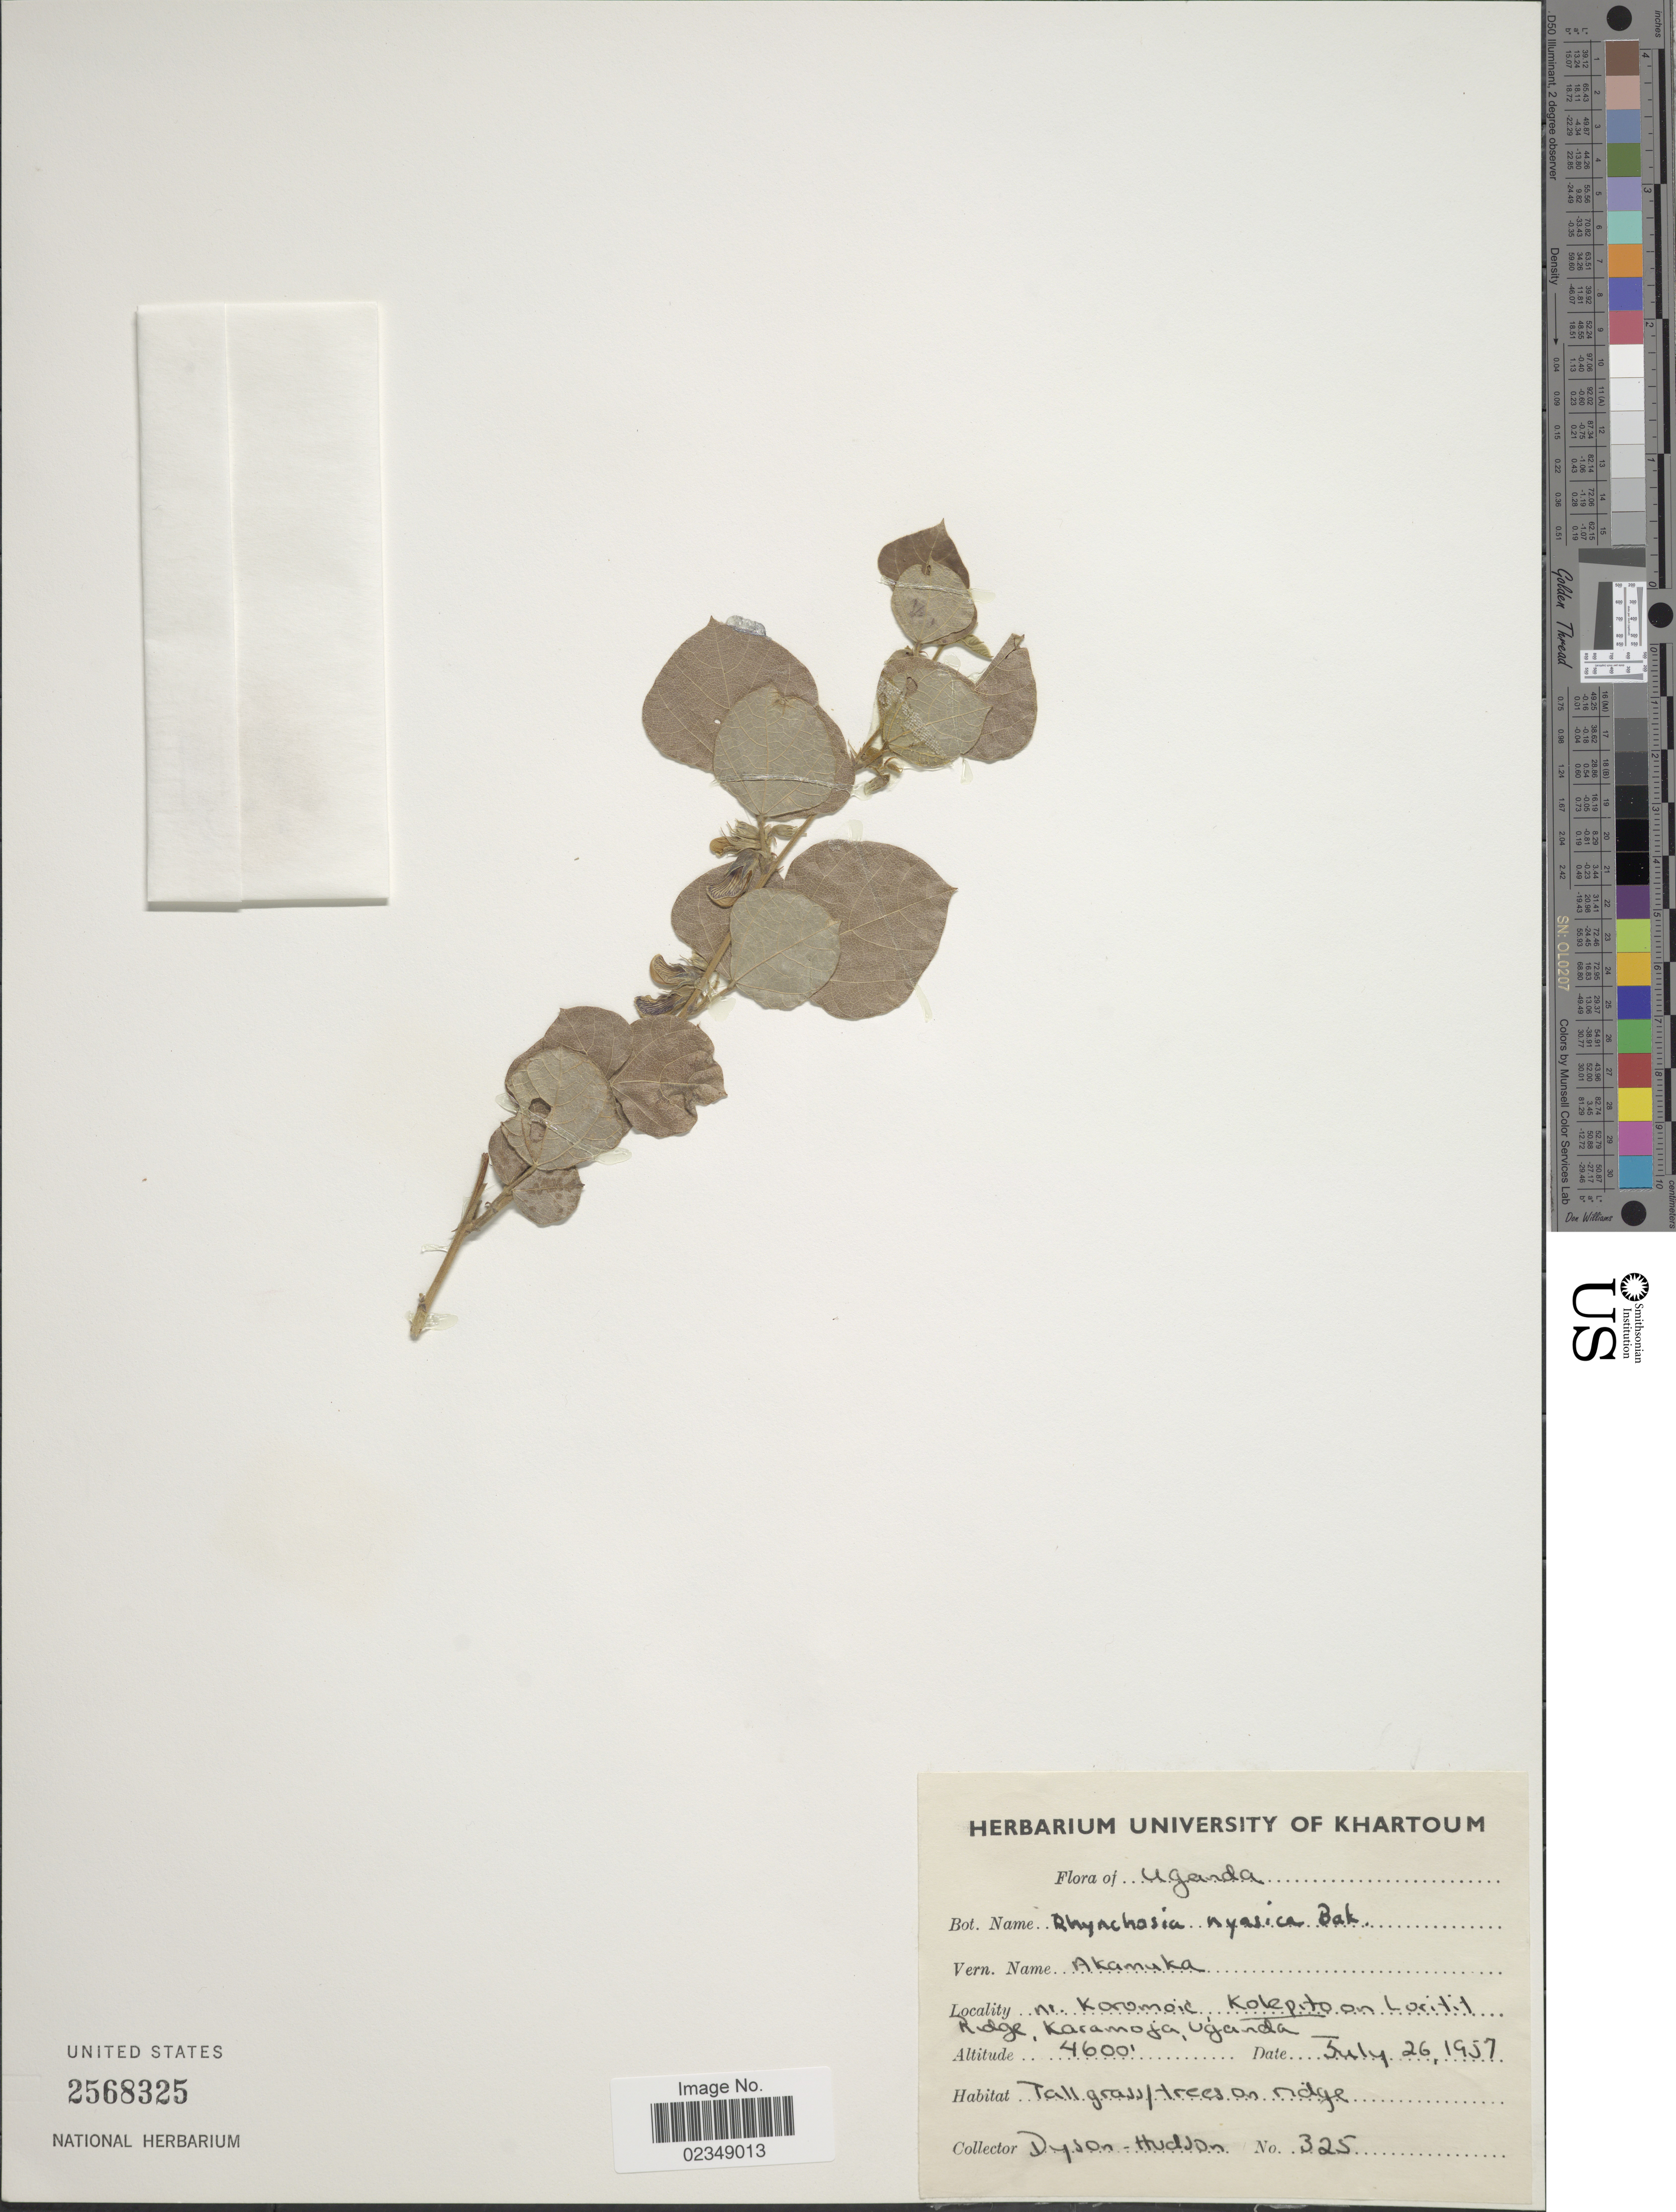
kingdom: Plantae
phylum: Tracheophyta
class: Magnoliopsida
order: Fabales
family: Fabaceae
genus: Rhynchosia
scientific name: Rhynchosia nyasica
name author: Baker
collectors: Dyson-Hudson, --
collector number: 325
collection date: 1957-07-26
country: Uganda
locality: Nr Koromoic Kolepito on Loritit Ridge, Karamoha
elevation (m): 1402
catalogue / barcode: US 2568325